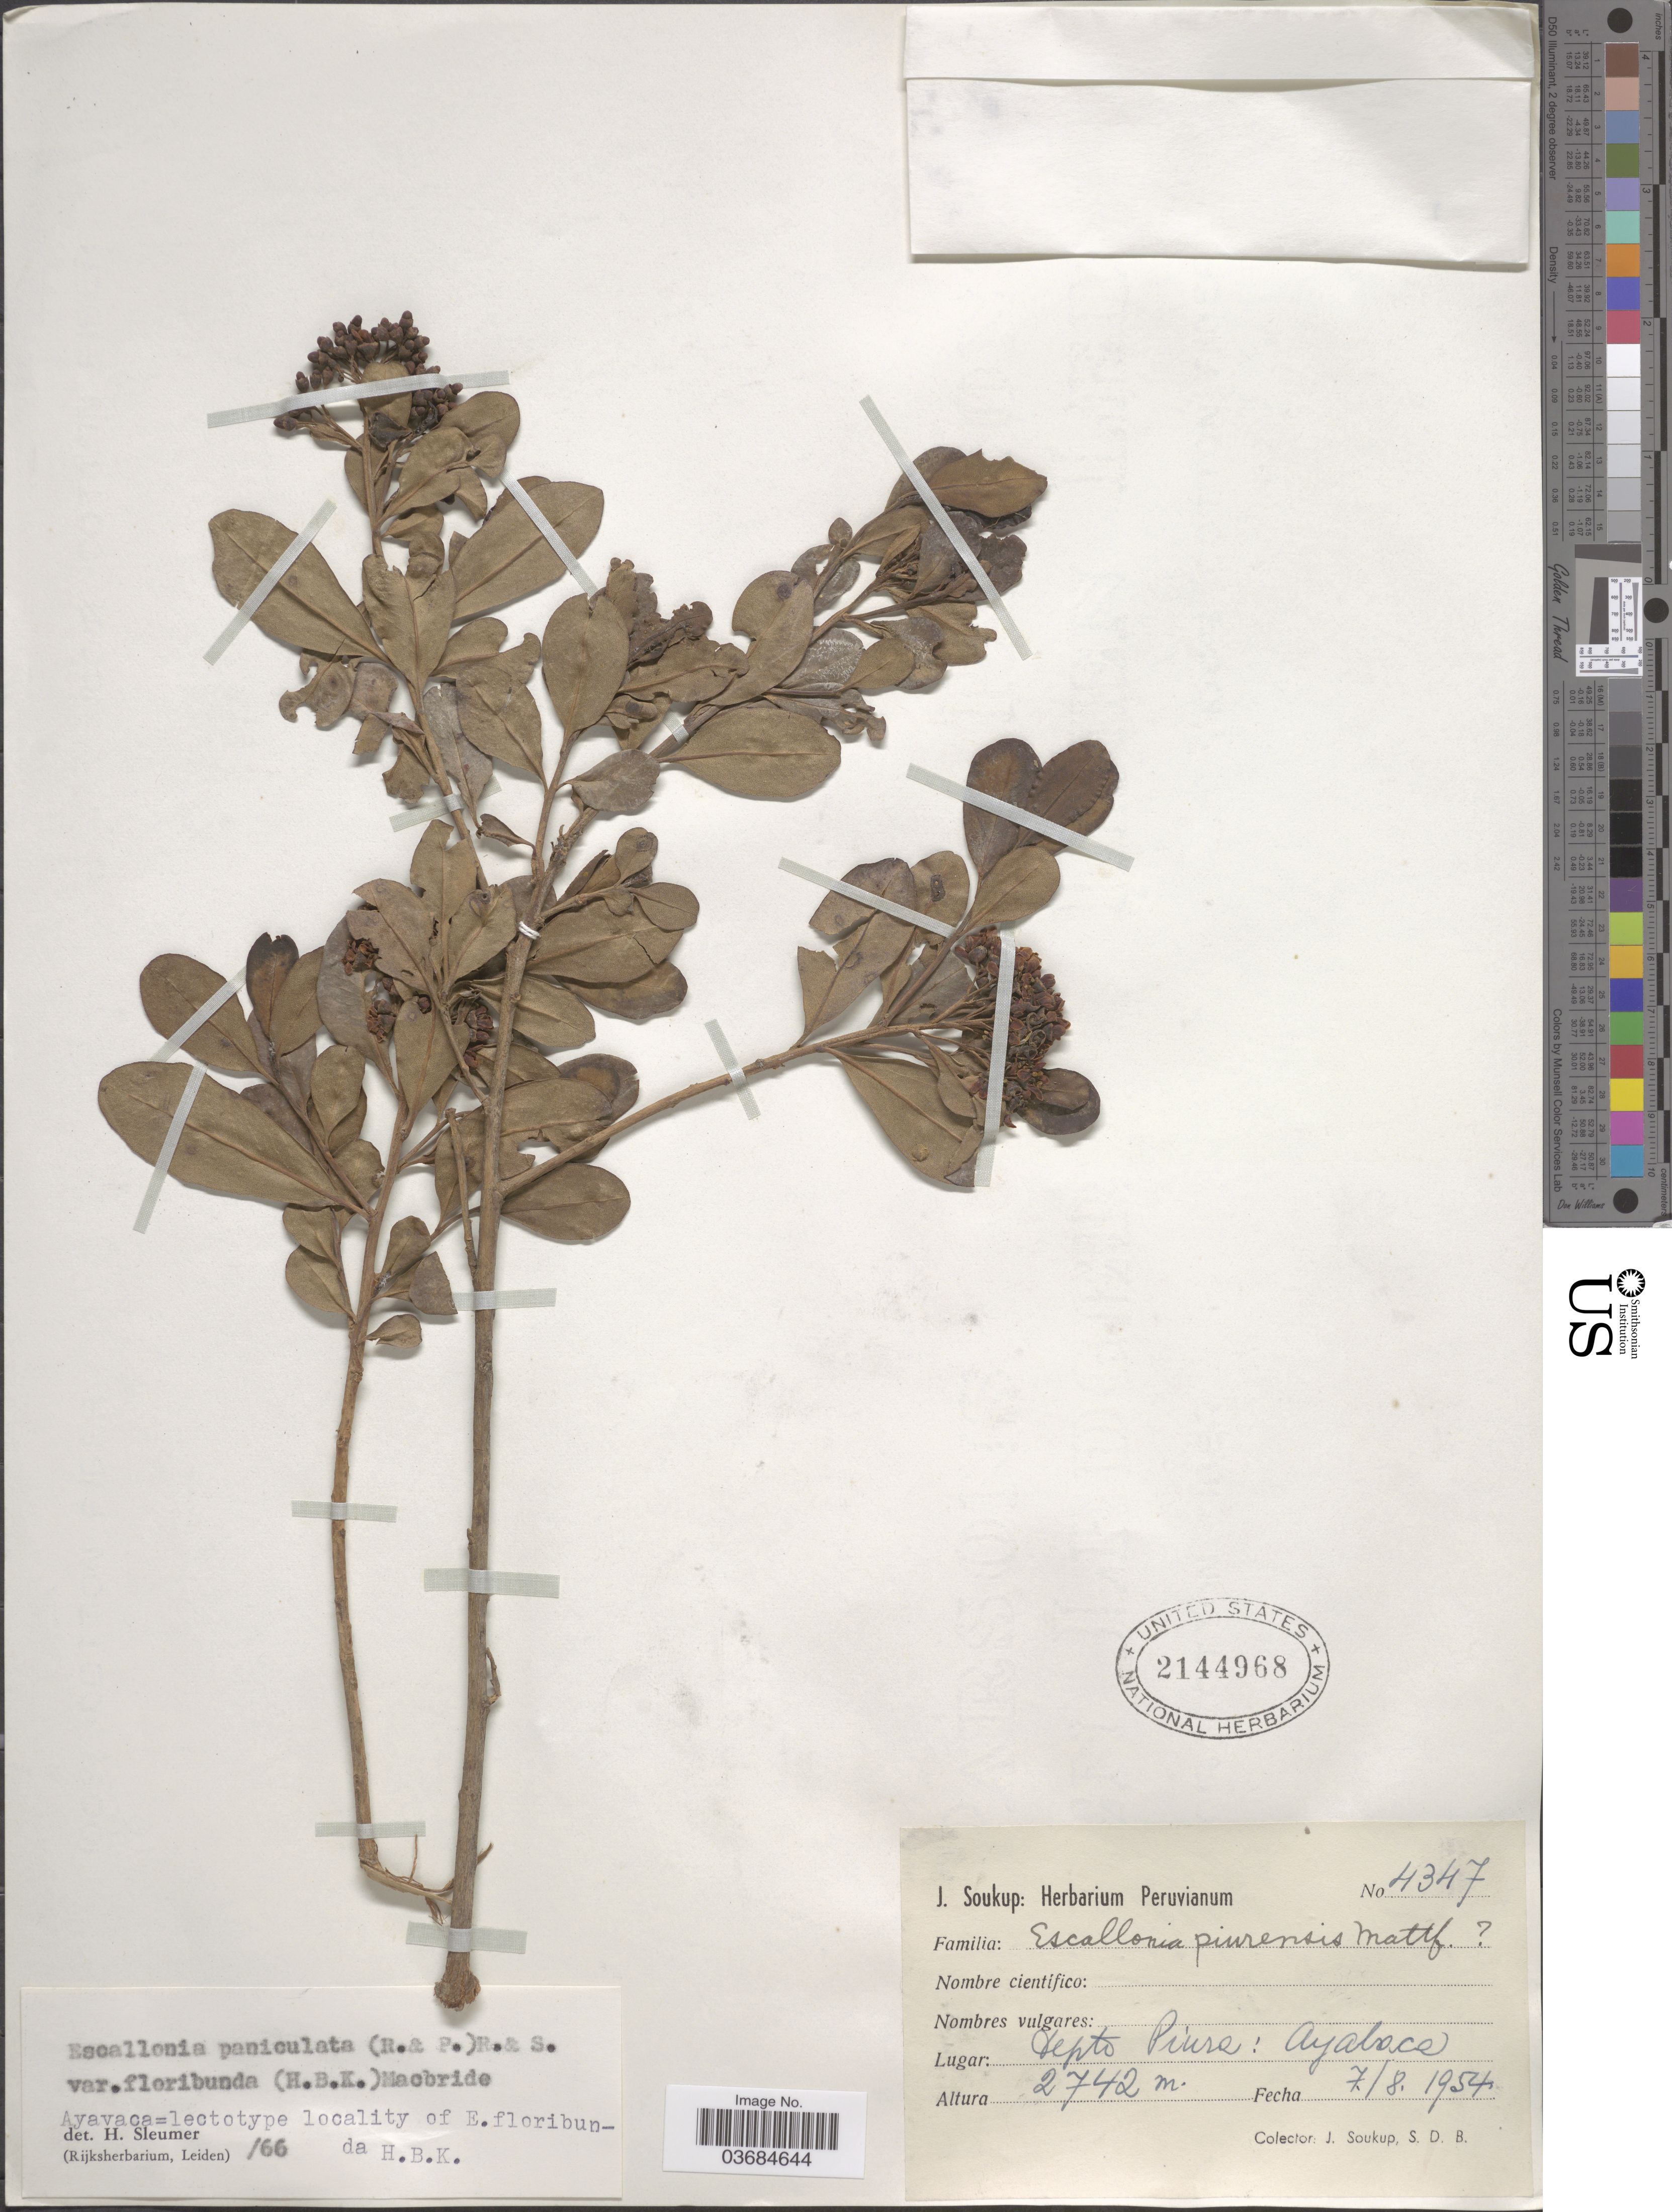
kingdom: Plantae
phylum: Tracheophyta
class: Magnoliopsida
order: Escalloniales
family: Escalloniaceae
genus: Escallonia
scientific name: Escallonia paniculata var. floribunda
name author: (Kunth) J.F. Macbr.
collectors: J. Soukup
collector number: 4347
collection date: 1954-08-07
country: Peru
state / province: Piura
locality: Depto Piura: Ayabaca.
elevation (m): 2742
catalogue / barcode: US 2144968